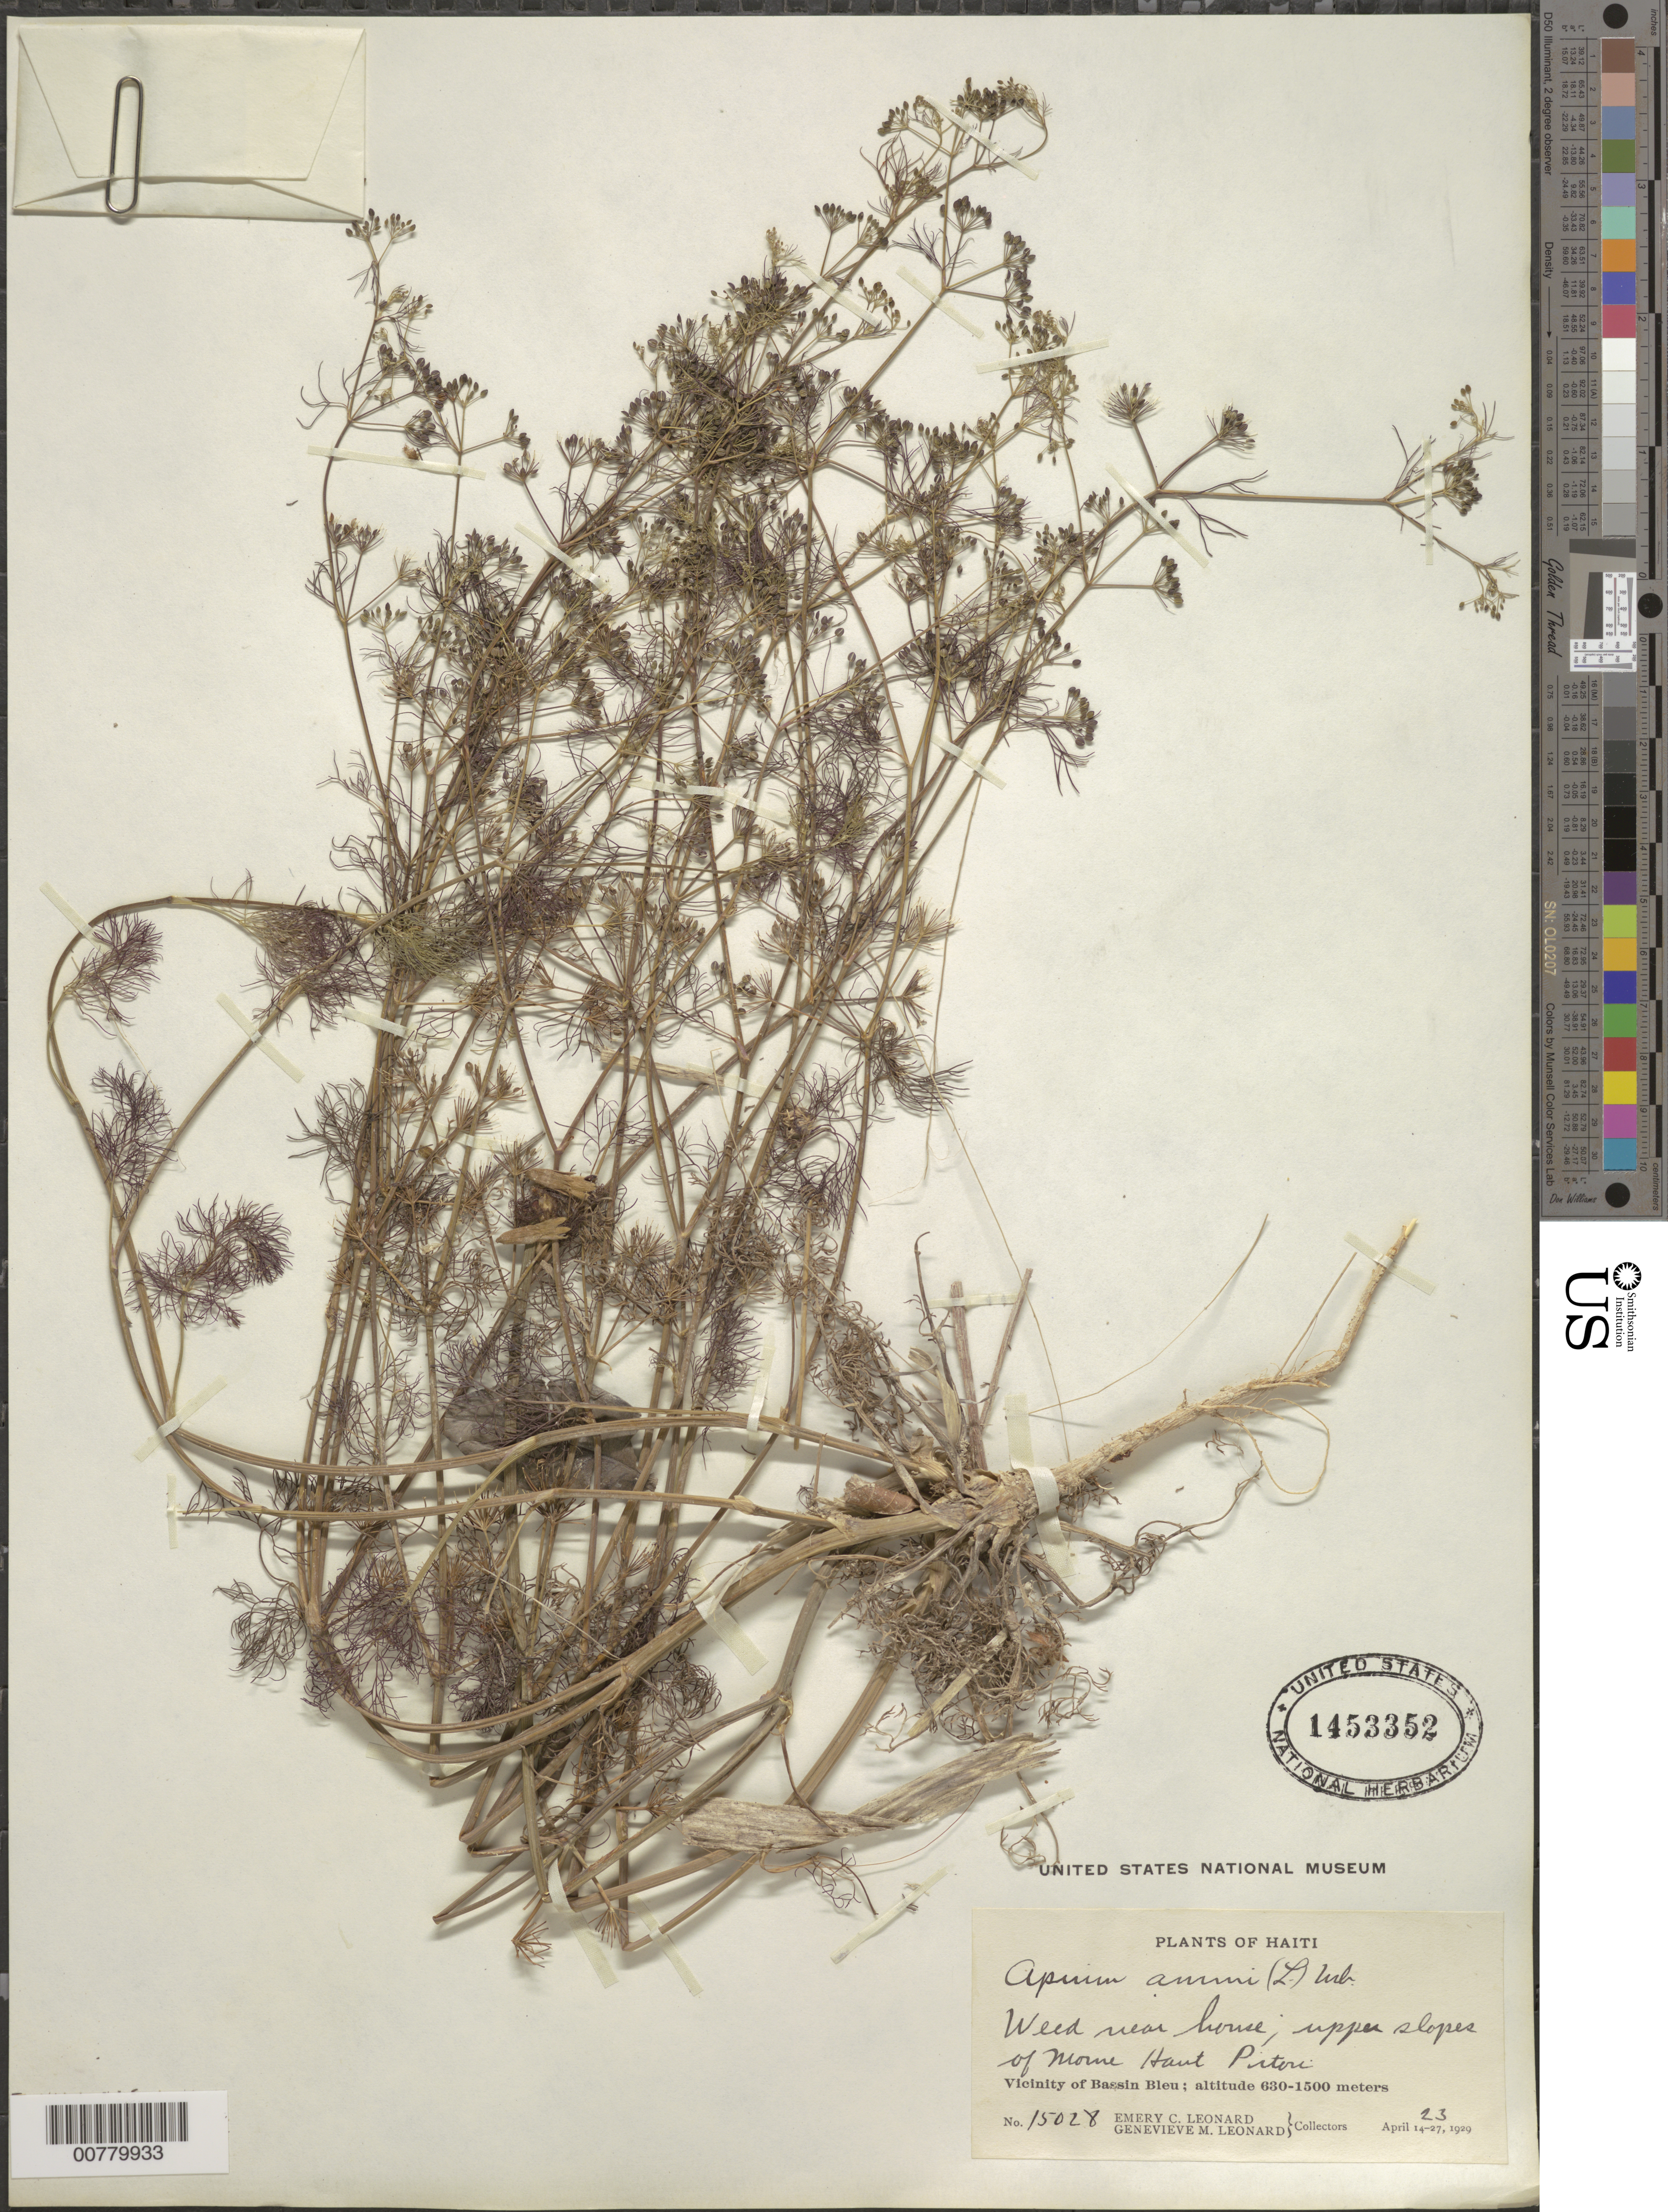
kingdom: Plantae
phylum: Tracheophyta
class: Magnoliopsida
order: Apiales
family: Apiaceae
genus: Cyclospermum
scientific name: Cyclospermum leptophyllum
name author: (Pers.) Sprague ex Britton & P. Wilson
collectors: E. C. Leonard & G. M. Leonard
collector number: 15028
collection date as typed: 23 Apr 1929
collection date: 1929-04-23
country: Haiti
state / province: Nord-Ouest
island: Hispaniola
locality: Vicinity of Bassin Bleu, upper slopes of Morne Haut Piton.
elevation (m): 630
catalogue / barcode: US 1453352